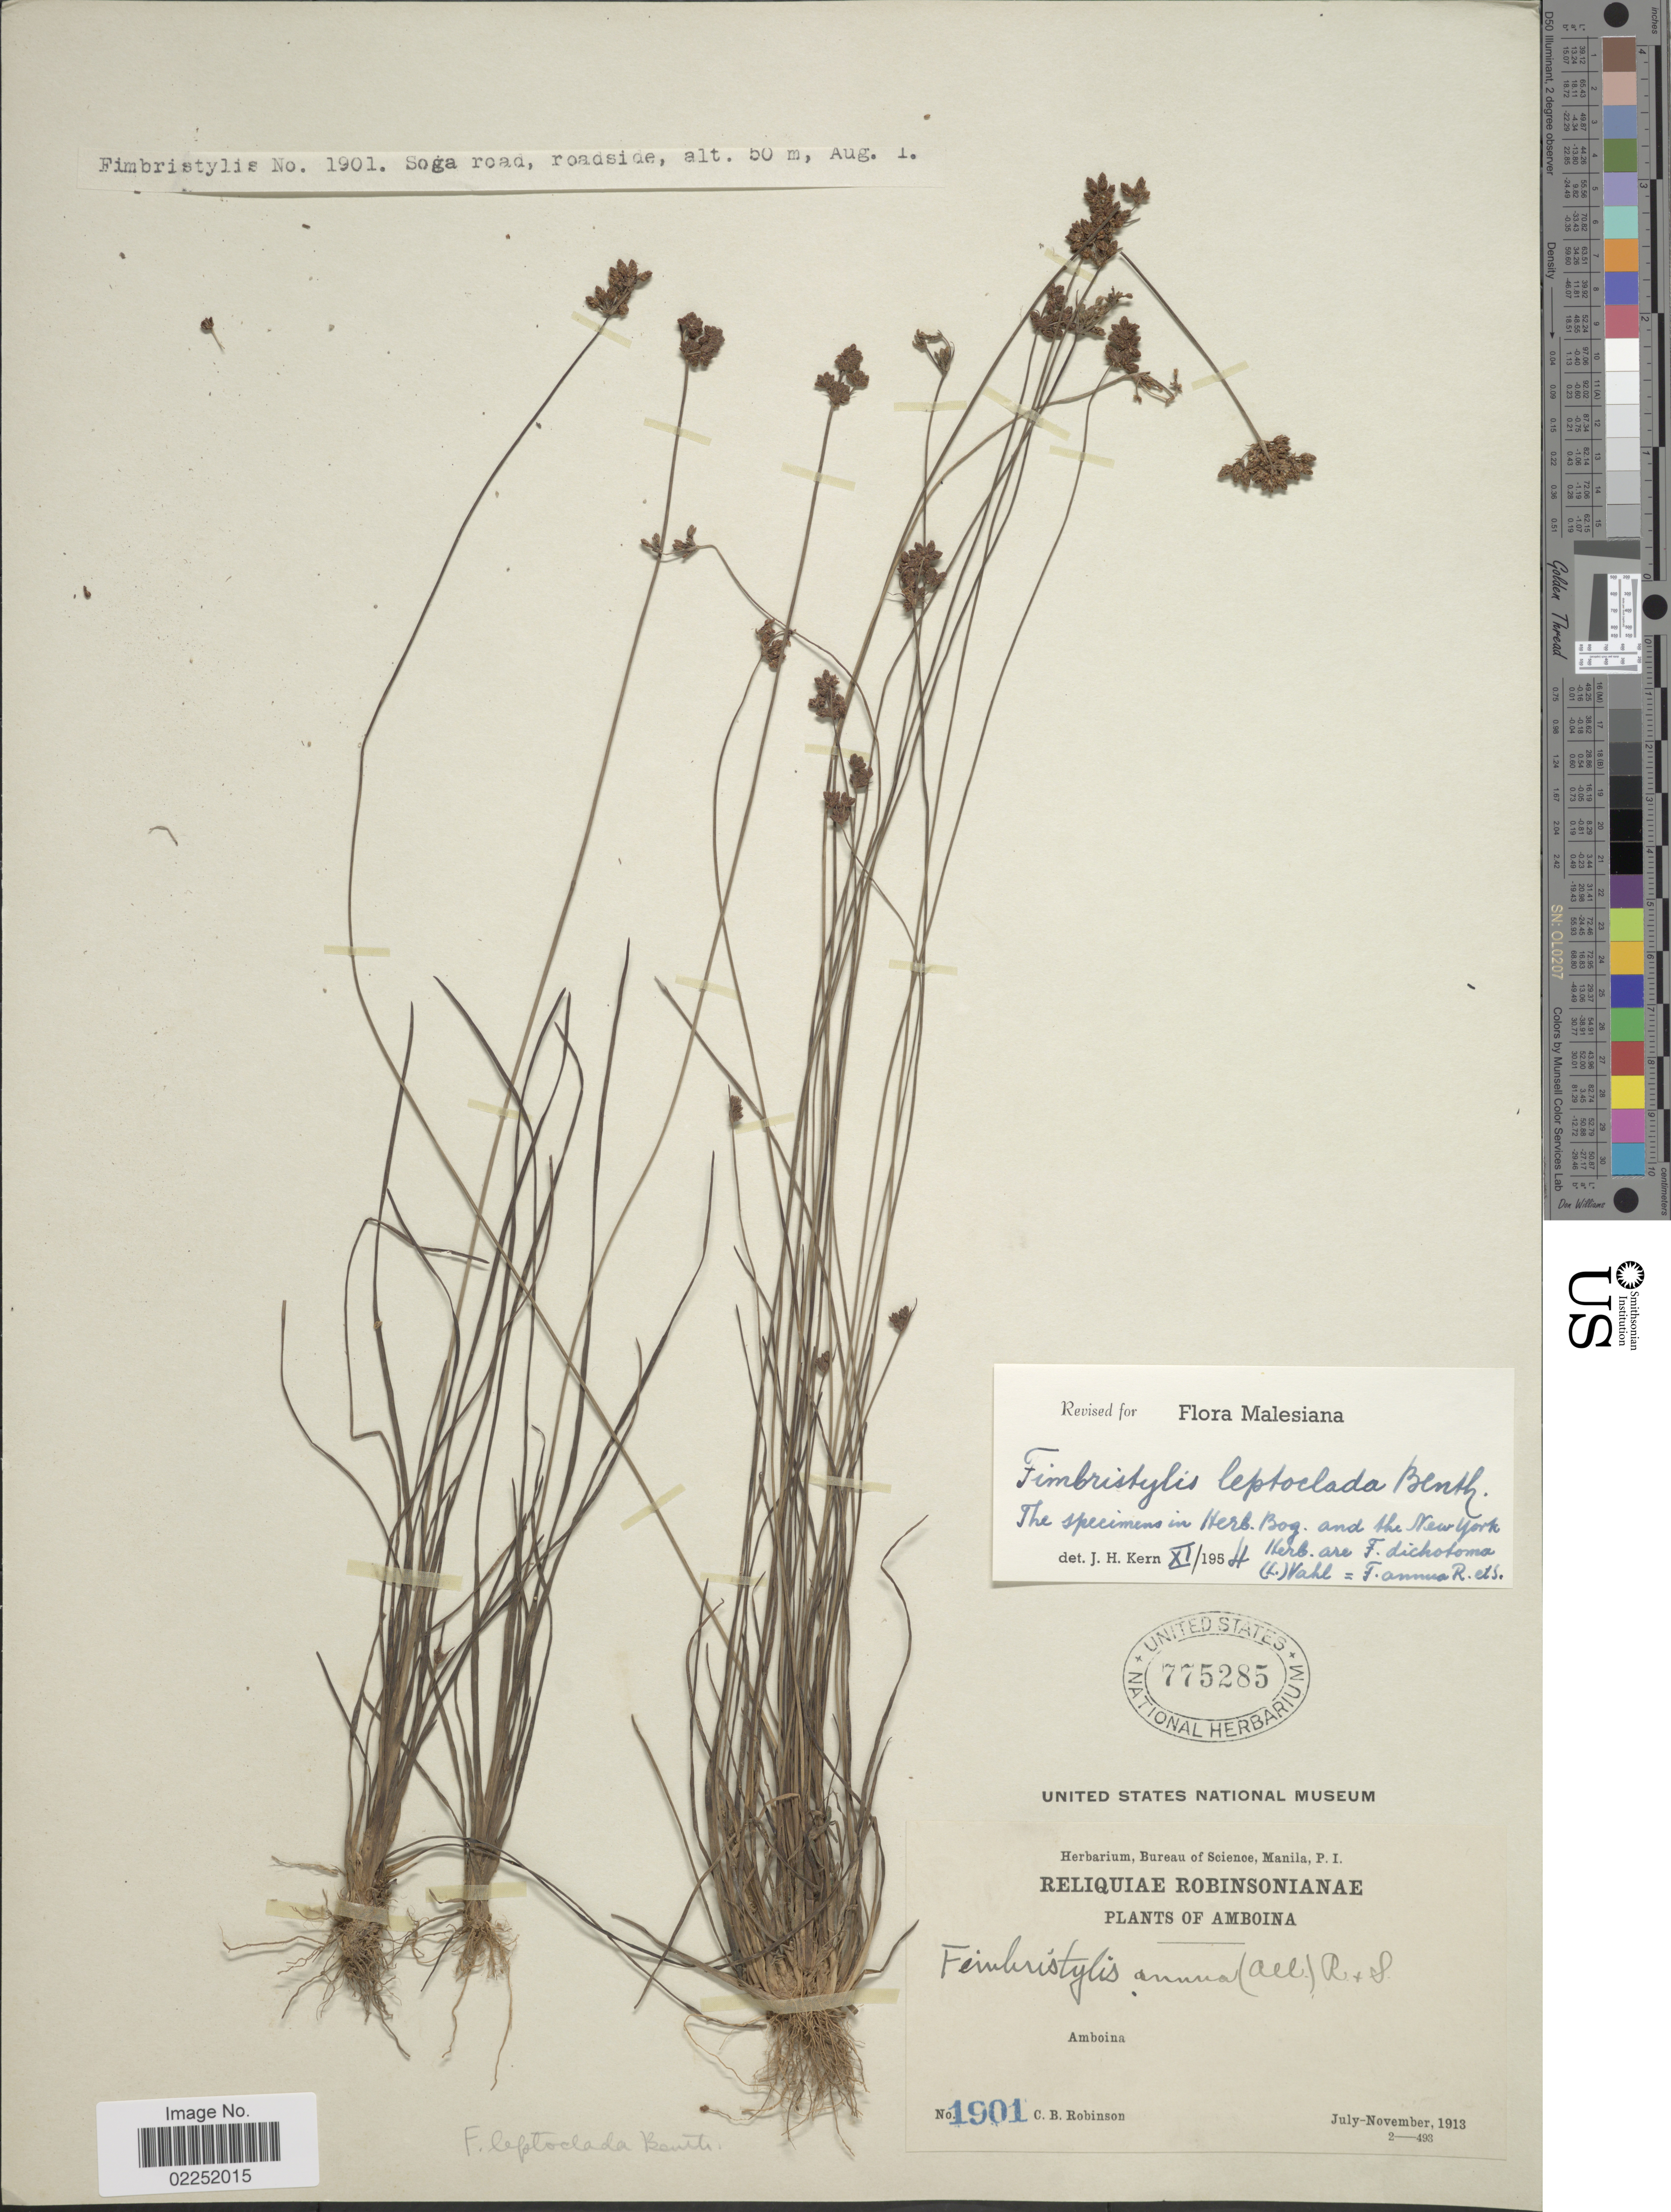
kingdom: Plantae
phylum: Tracheophyta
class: Liliopsida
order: Poales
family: Cyperaceae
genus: Fimbristylis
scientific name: Fimbristylis leptoclada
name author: Benth.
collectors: C. Robinson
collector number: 1901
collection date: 1913-08-01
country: Indonesia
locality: Amboina, Soga road, roadside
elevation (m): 50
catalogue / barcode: US 775285